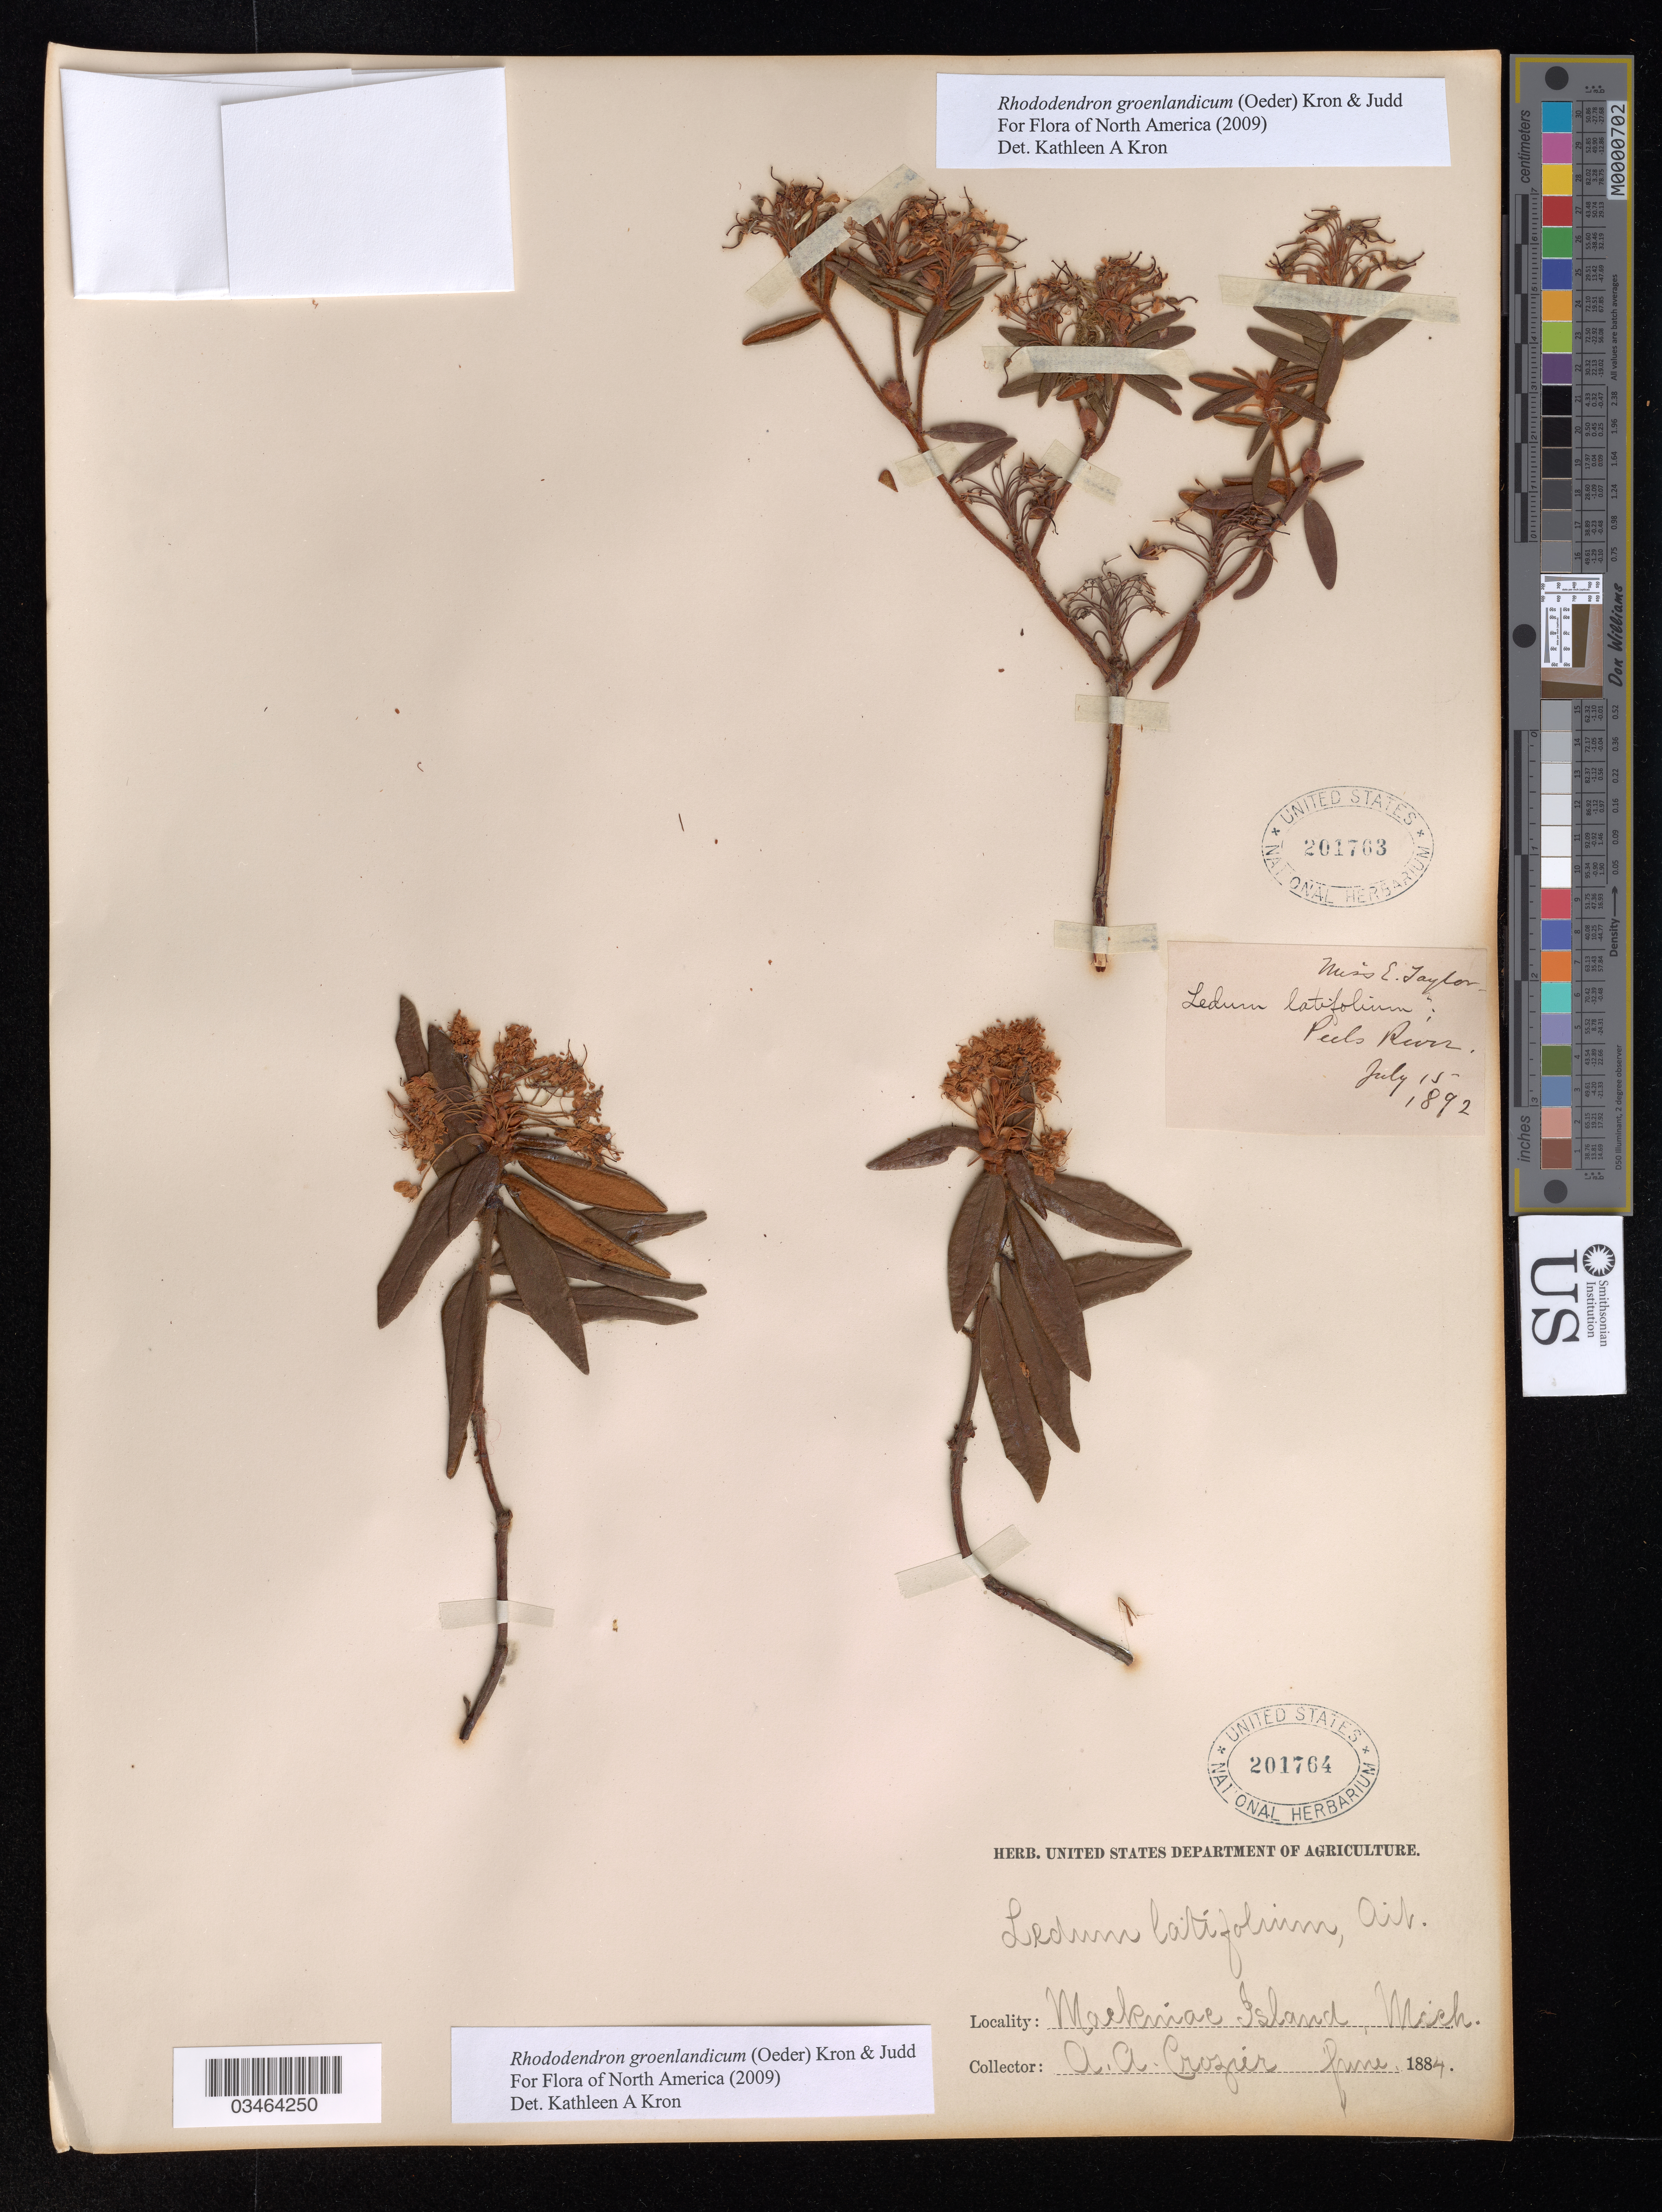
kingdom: Plantae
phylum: Tracheophyta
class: Magnoliopsida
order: Ericales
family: Ericaceae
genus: Rhododendron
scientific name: Rhododendron groenlandicum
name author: (Oeder) Kron & Judd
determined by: Kron, K. A.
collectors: E. Taylor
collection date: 1892-07-15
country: Canada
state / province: Northwest Territories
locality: Peel River.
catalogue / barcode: US 201763